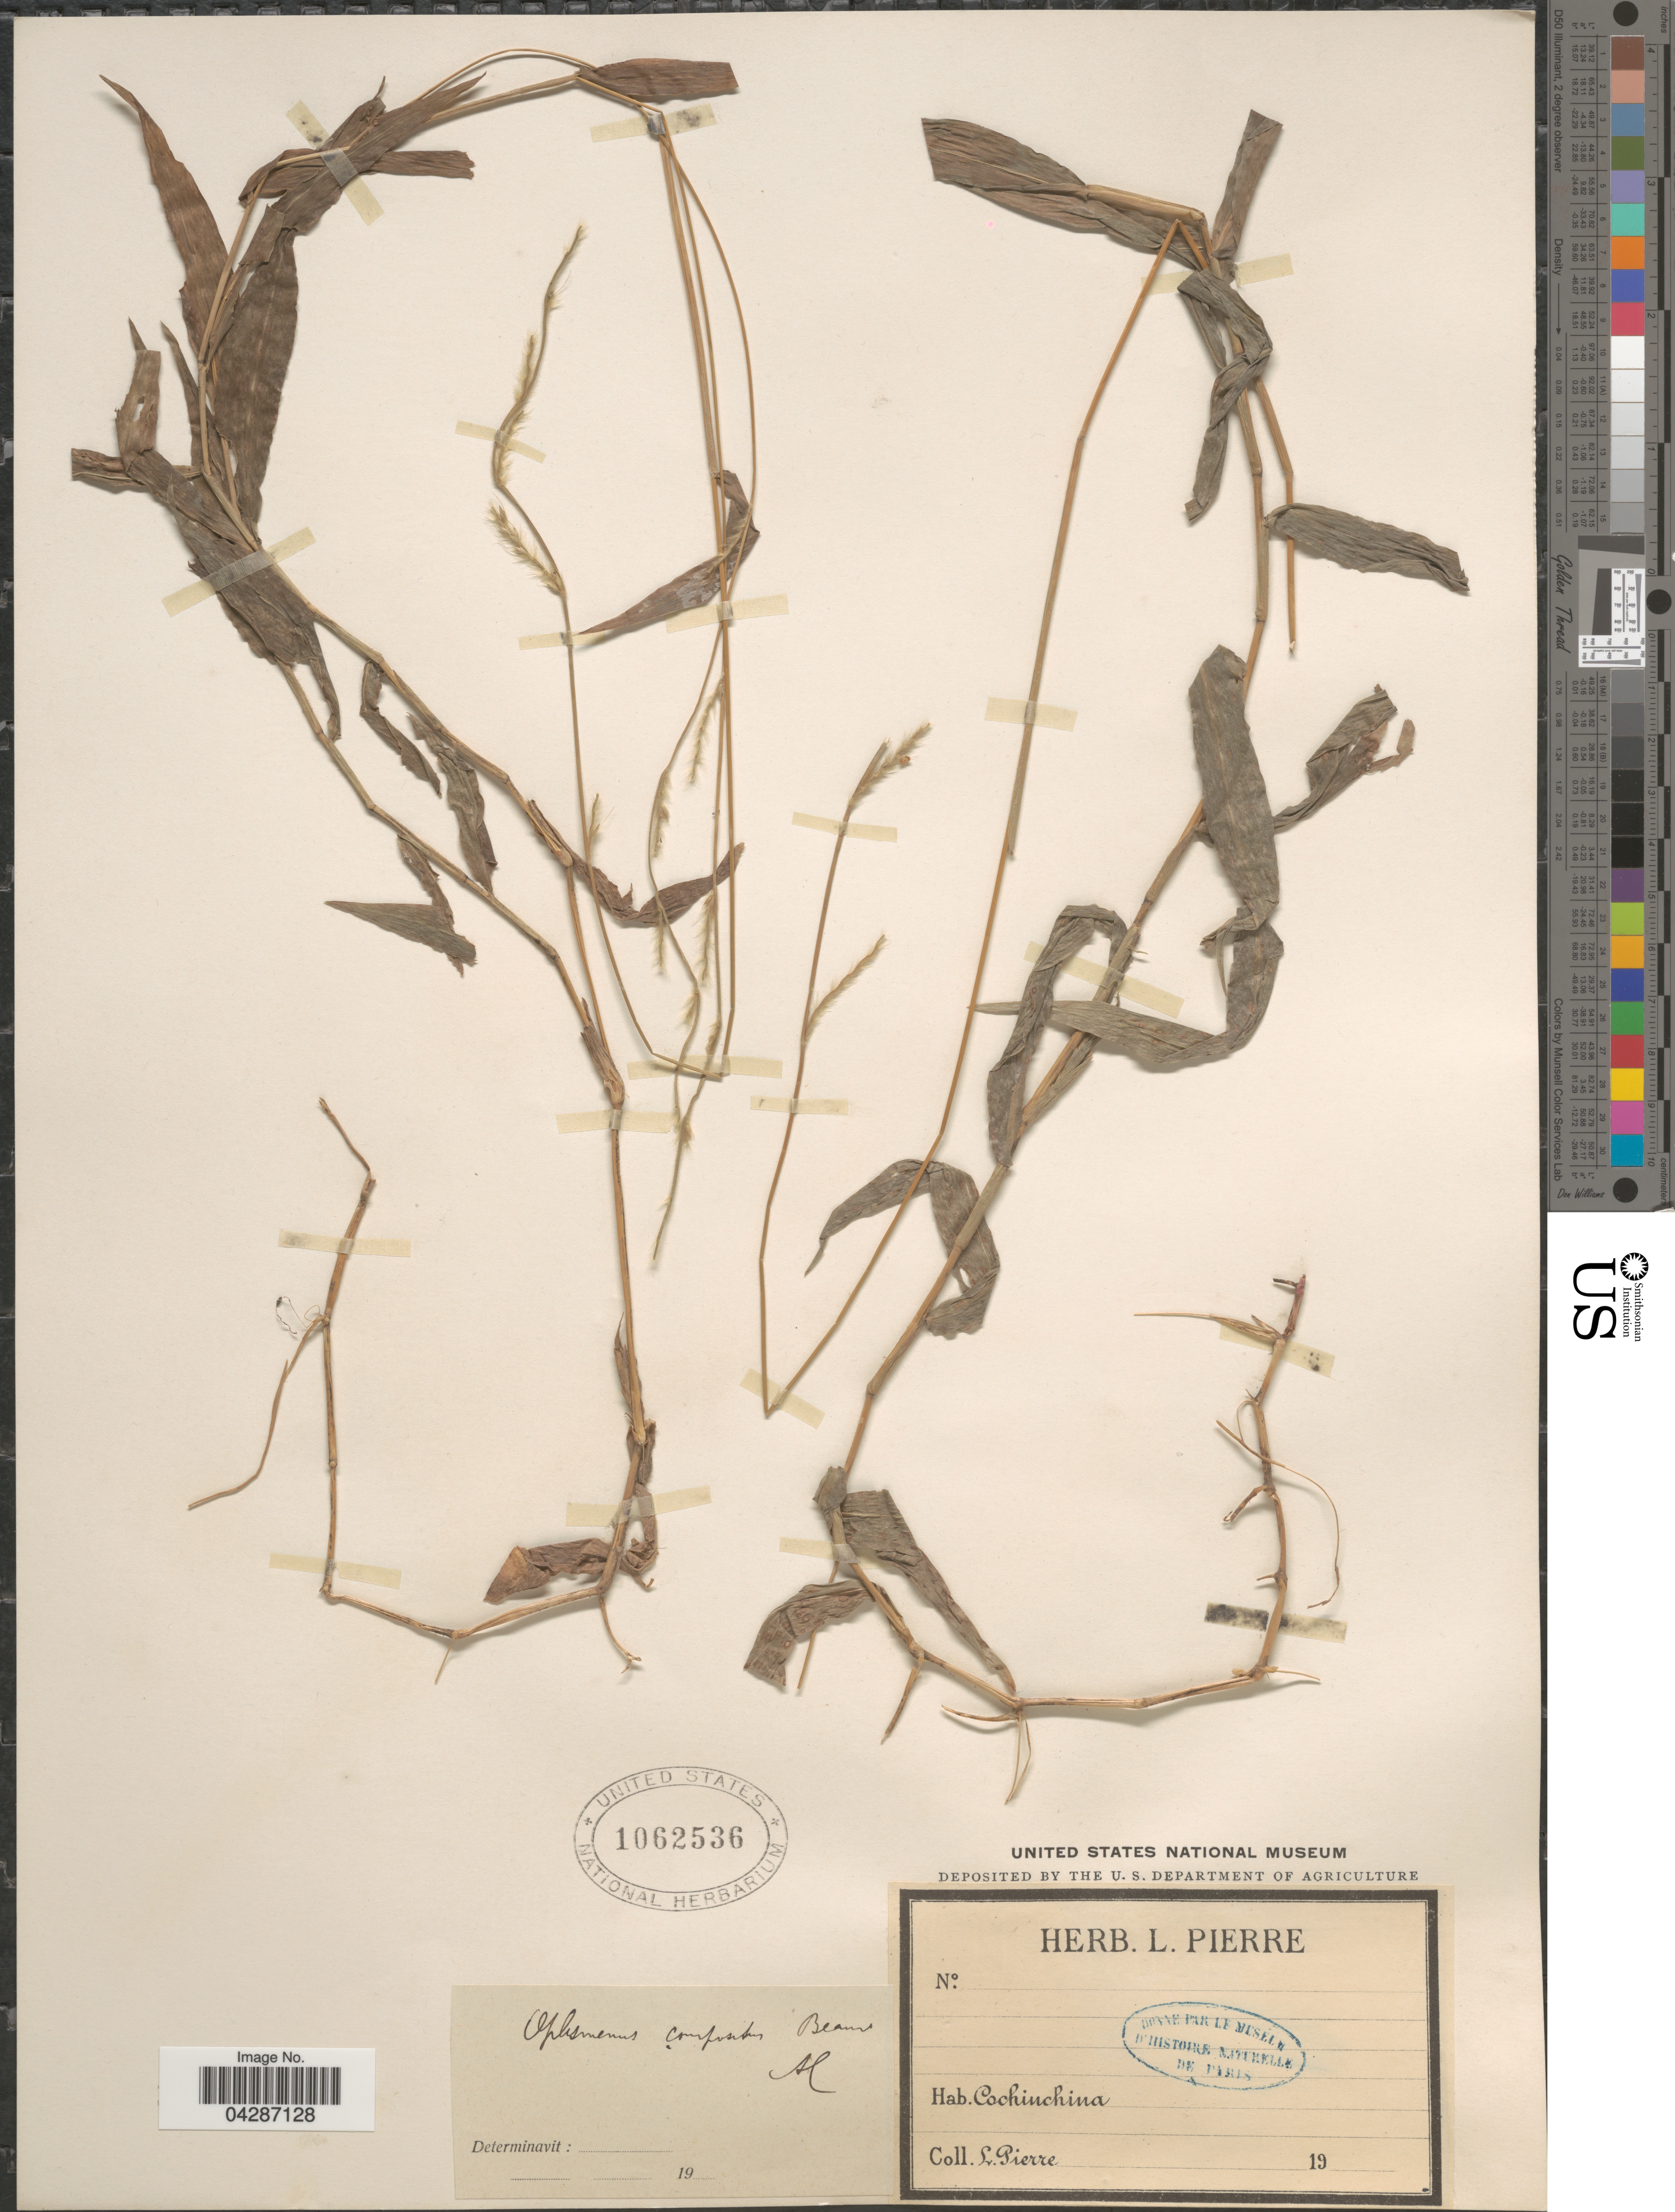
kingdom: Plantae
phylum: Tracheophyta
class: Liliopsida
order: Poales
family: Poaceae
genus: Oplismenus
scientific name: Oplismenus compositus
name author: (L.) P. Beauv.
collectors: L. Pierre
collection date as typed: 19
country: Vietnam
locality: Cochinchina.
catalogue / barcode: US 1062536